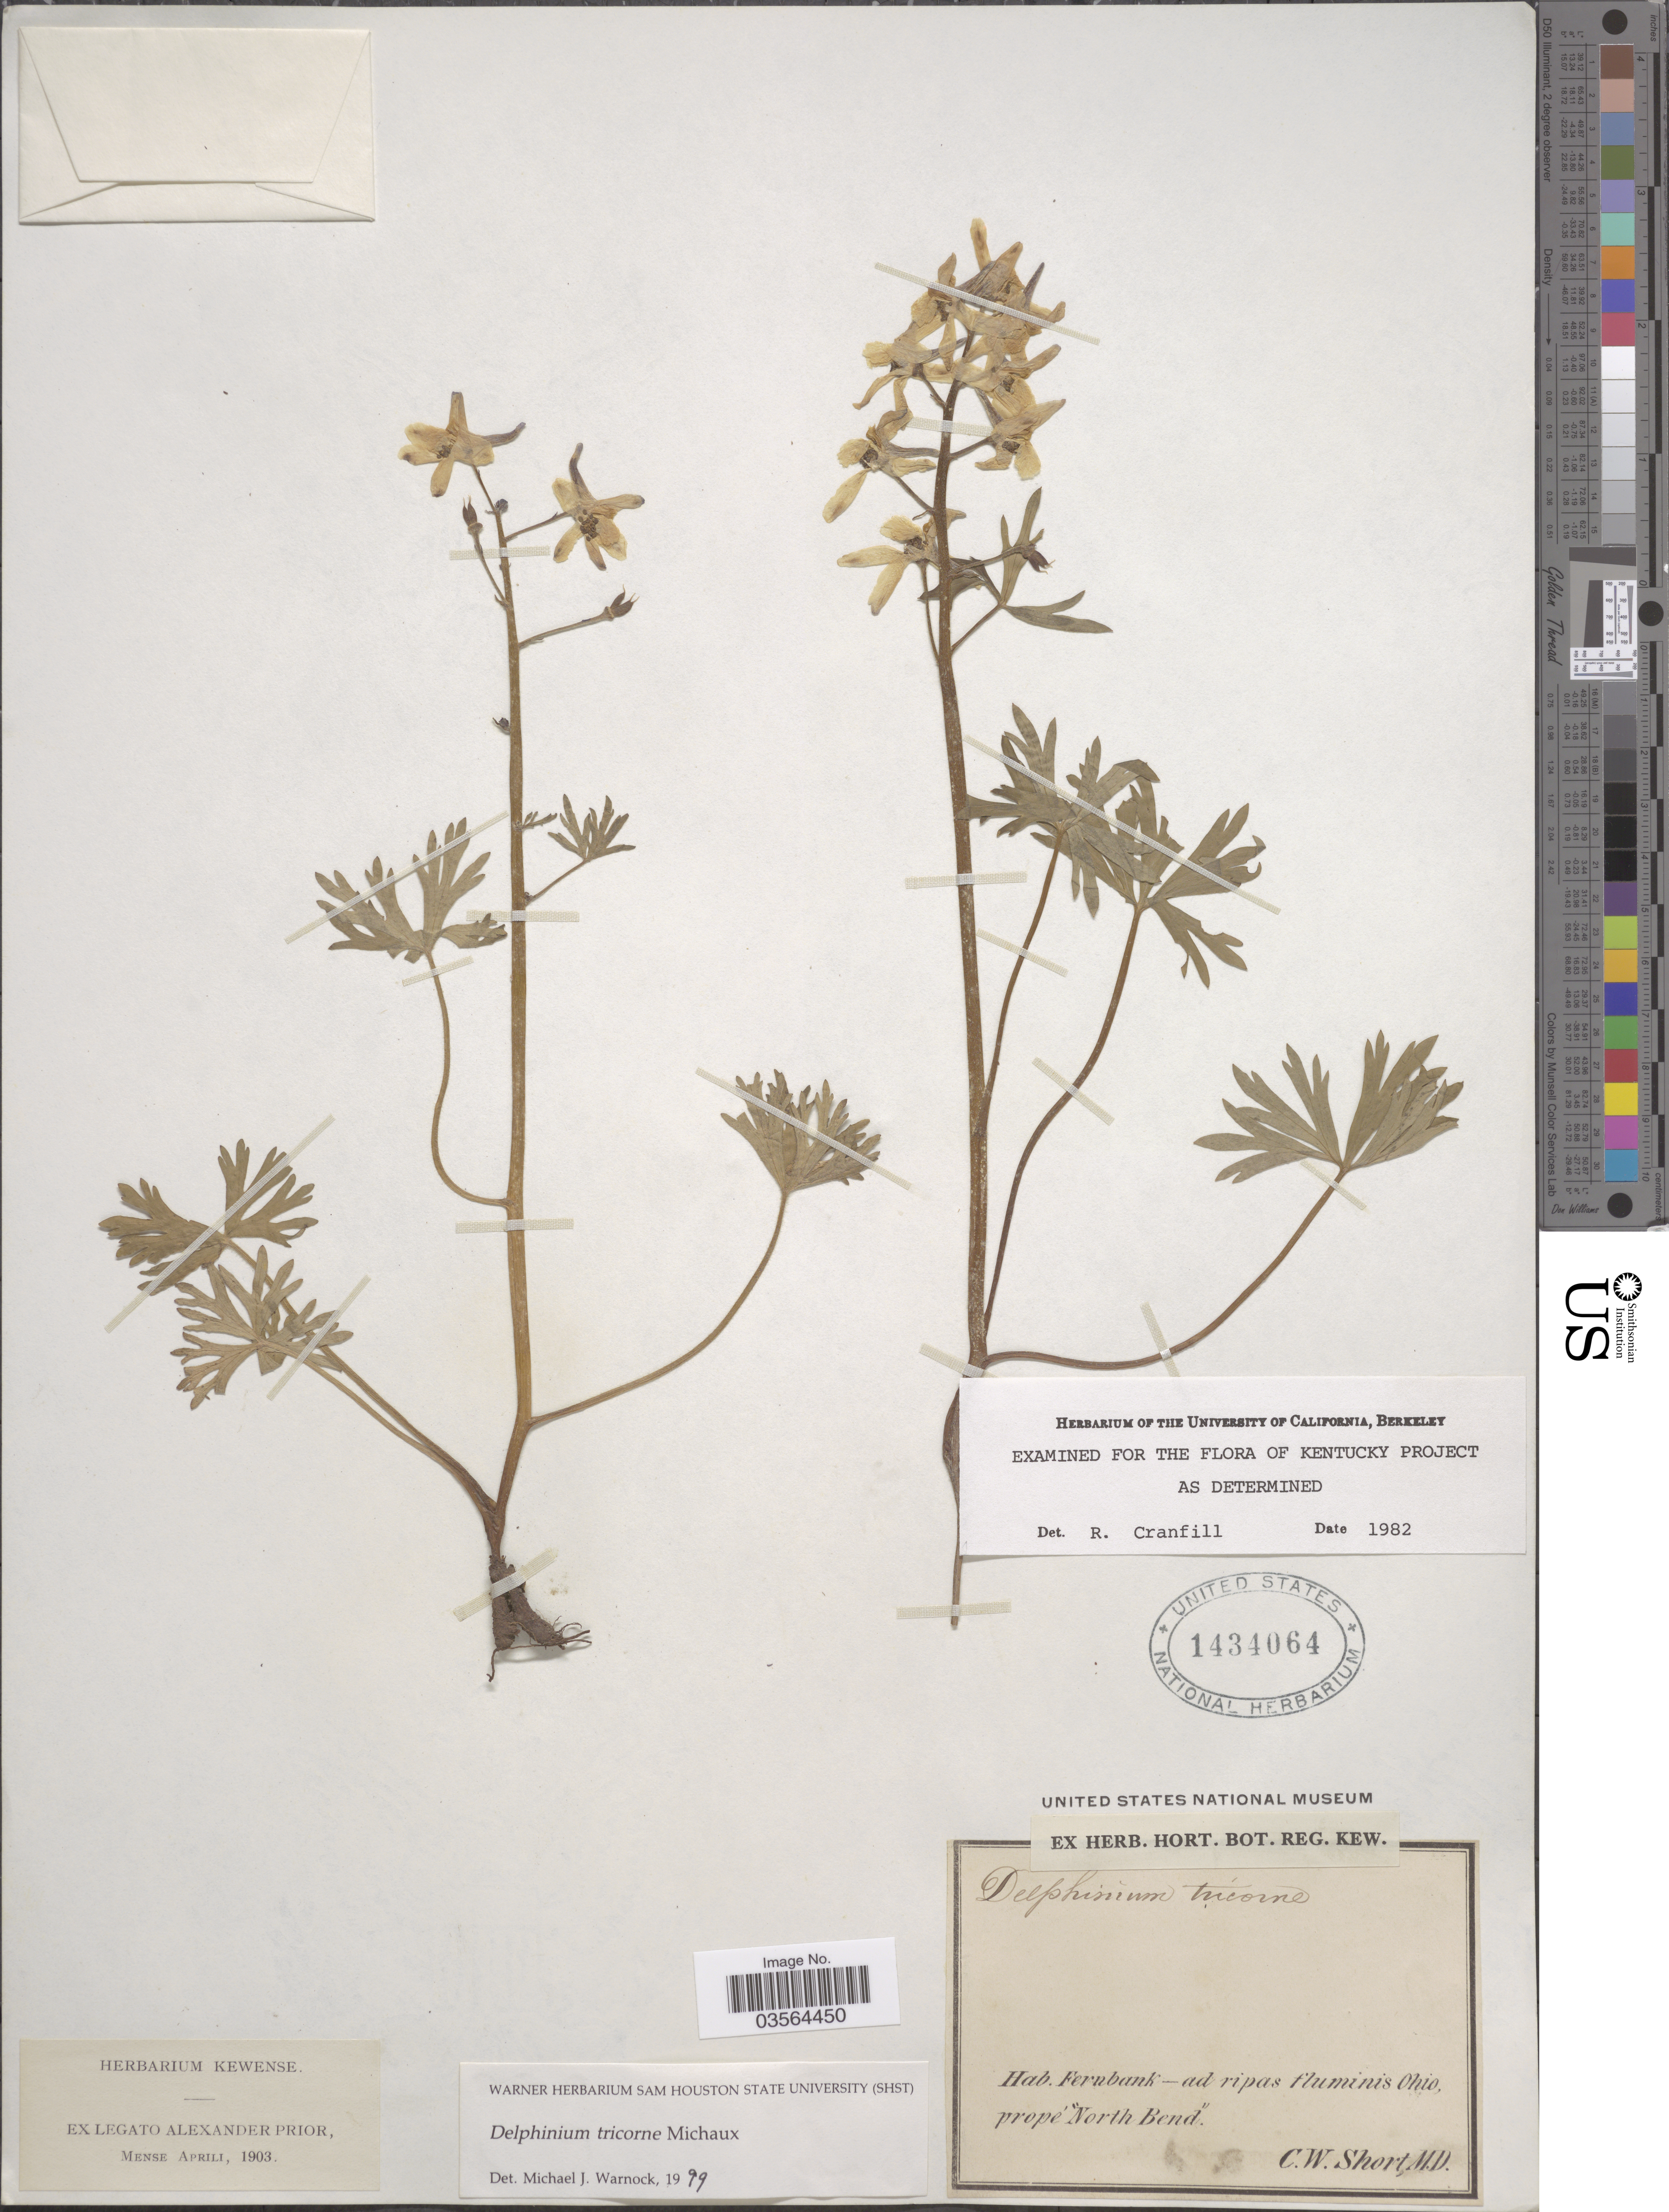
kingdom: Plantae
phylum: Tracheophyta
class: Magnoliopsida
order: Ranunculales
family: Ranunculaceae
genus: Delphinium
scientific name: Delphinium tricorne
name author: Michx.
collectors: C. W. Short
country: United States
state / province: Ohio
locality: Fernbank - ad ripas fluminis Ohio, prope "North Bend".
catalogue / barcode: US 1434064